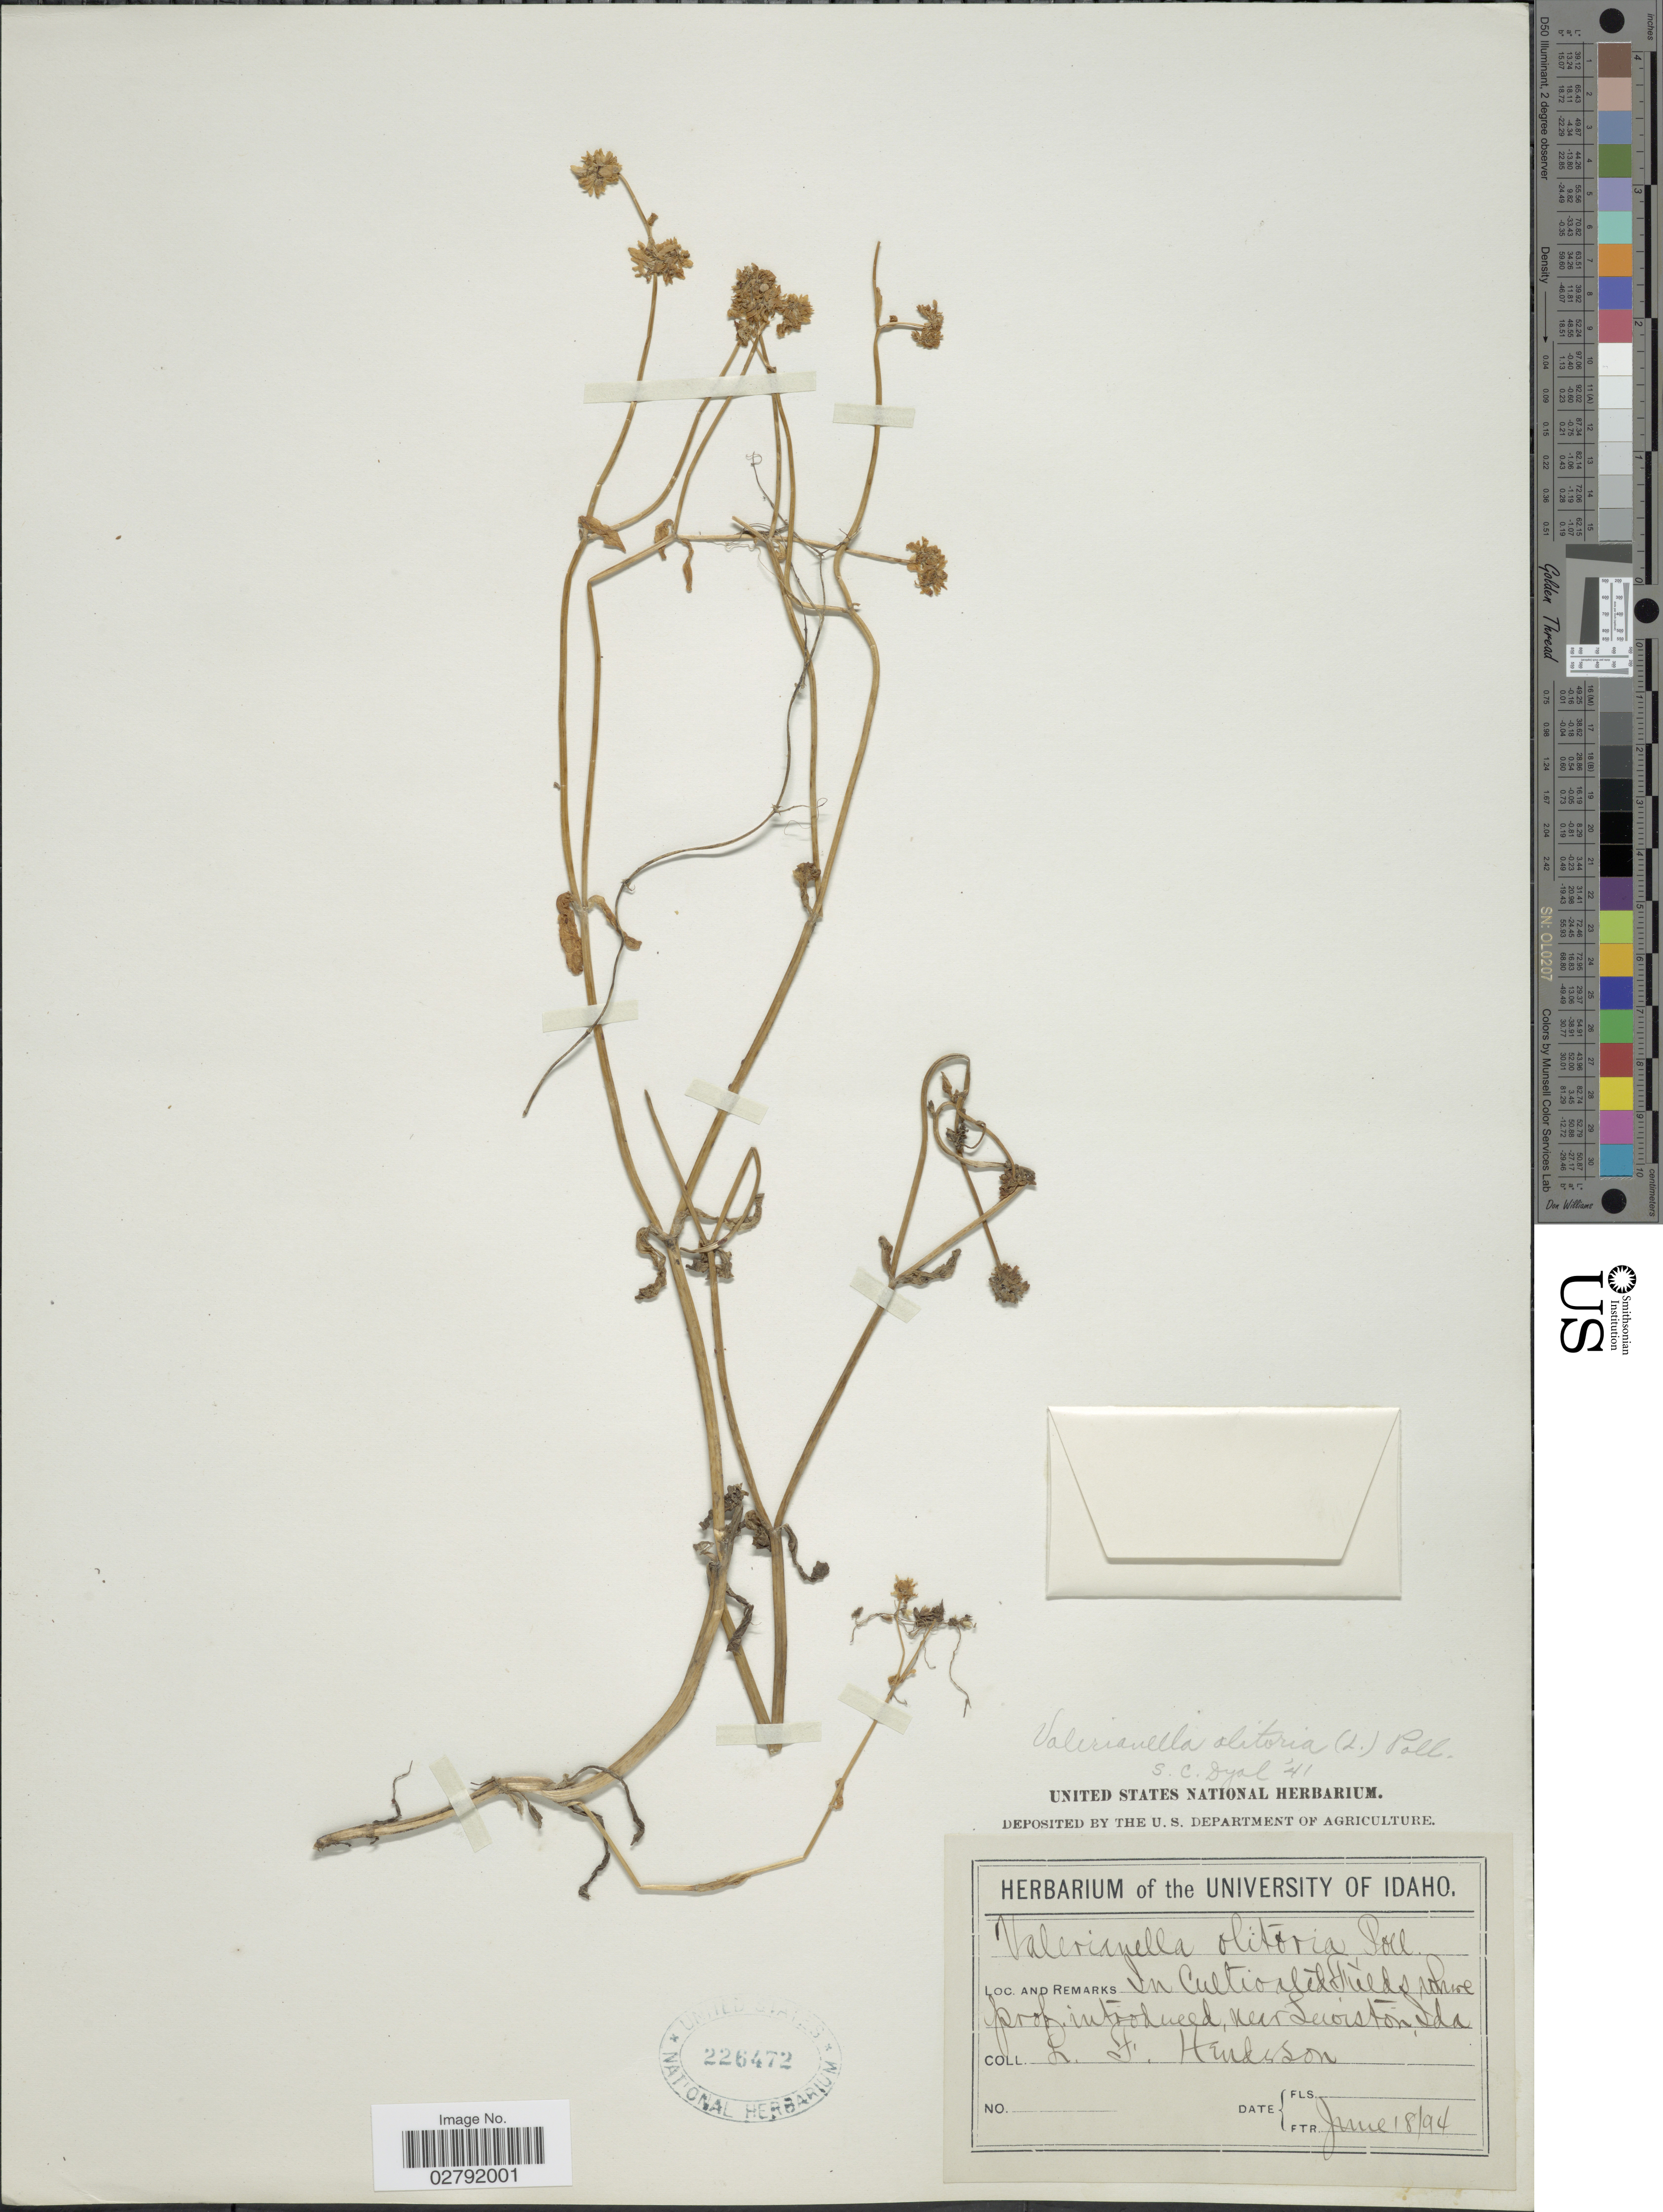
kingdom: Plantae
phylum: Tracheophyta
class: Magnoliopsida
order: Dipsacales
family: Caprifoliaceae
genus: Valerianella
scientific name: Valerianella olitoria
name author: (L.) Pollich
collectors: L. Henderson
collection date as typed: Transcribed d/m/y: 18/6/94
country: United States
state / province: Idaho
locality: Near Lewiston.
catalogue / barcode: US 226472